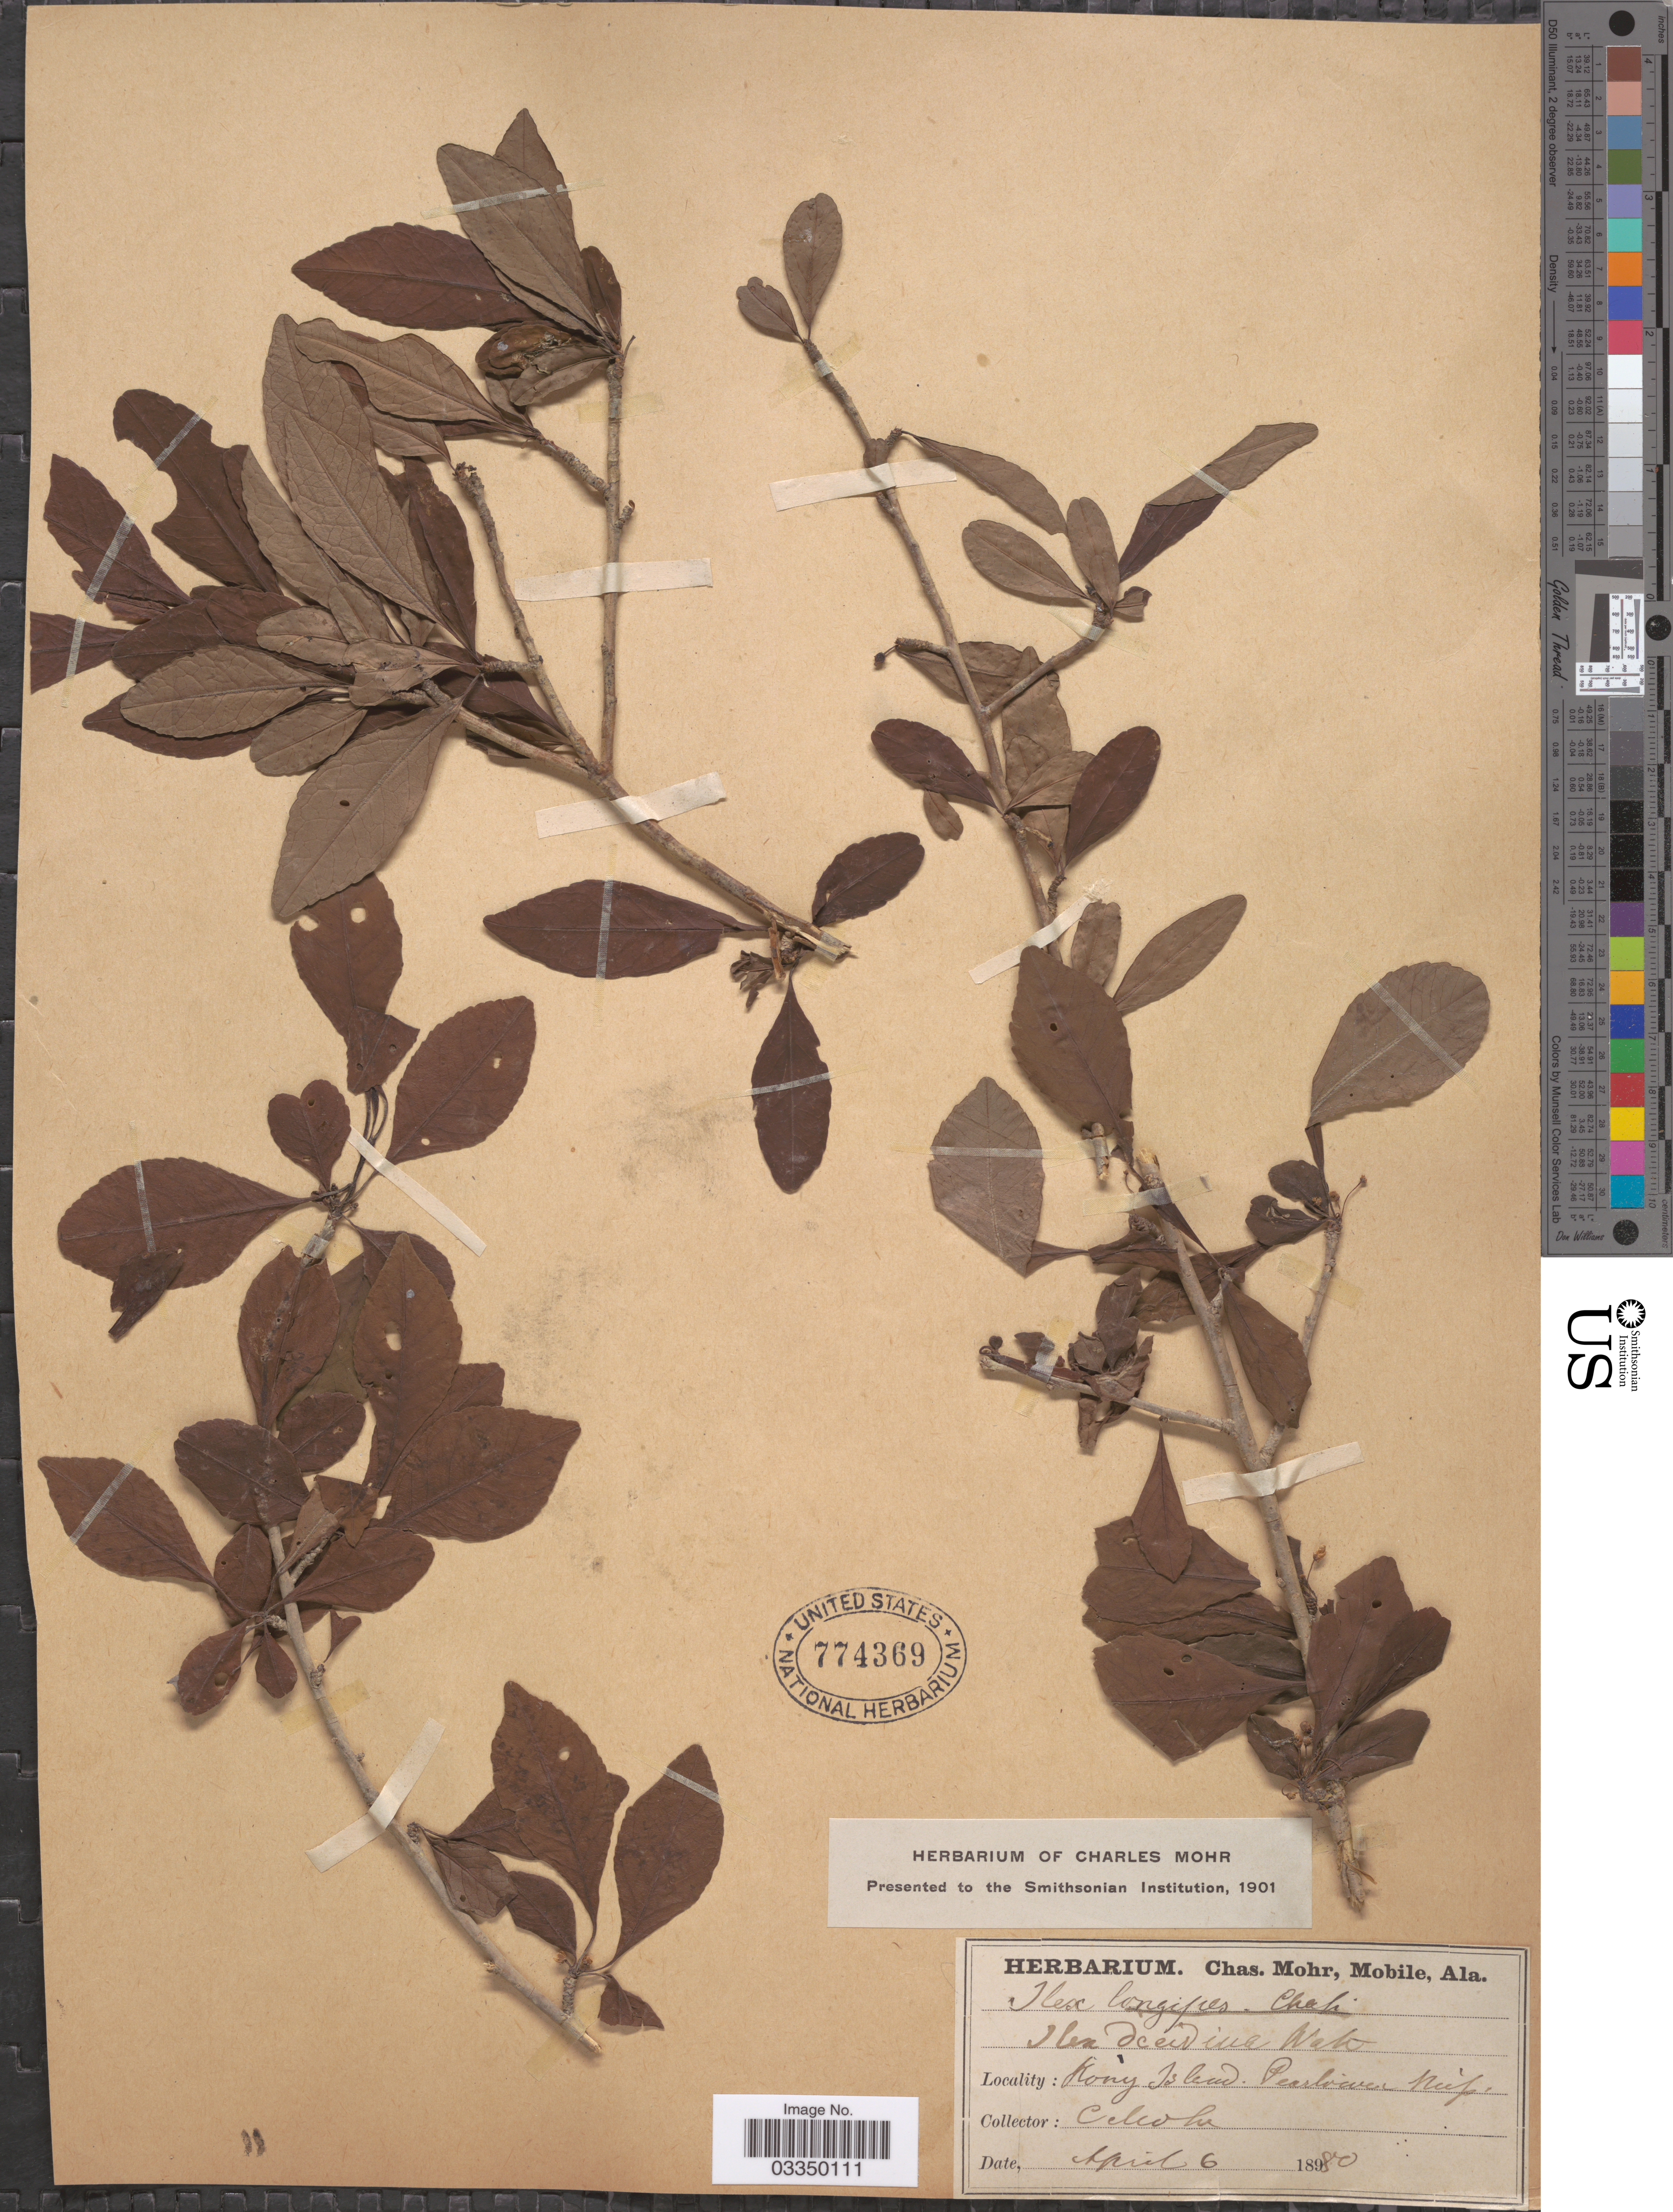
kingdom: Plantae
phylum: Tracheophyta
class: Magnoliopsida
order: Aquifoliales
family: Aquifoliaceae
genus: Ilex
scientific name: Ilex longipes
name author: Chapm. ex Trel.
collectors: C. Mohr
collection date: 1880-04-06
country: United States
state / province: Mississippi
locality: Kony Island. Pearlriver.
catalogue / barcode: US 774369